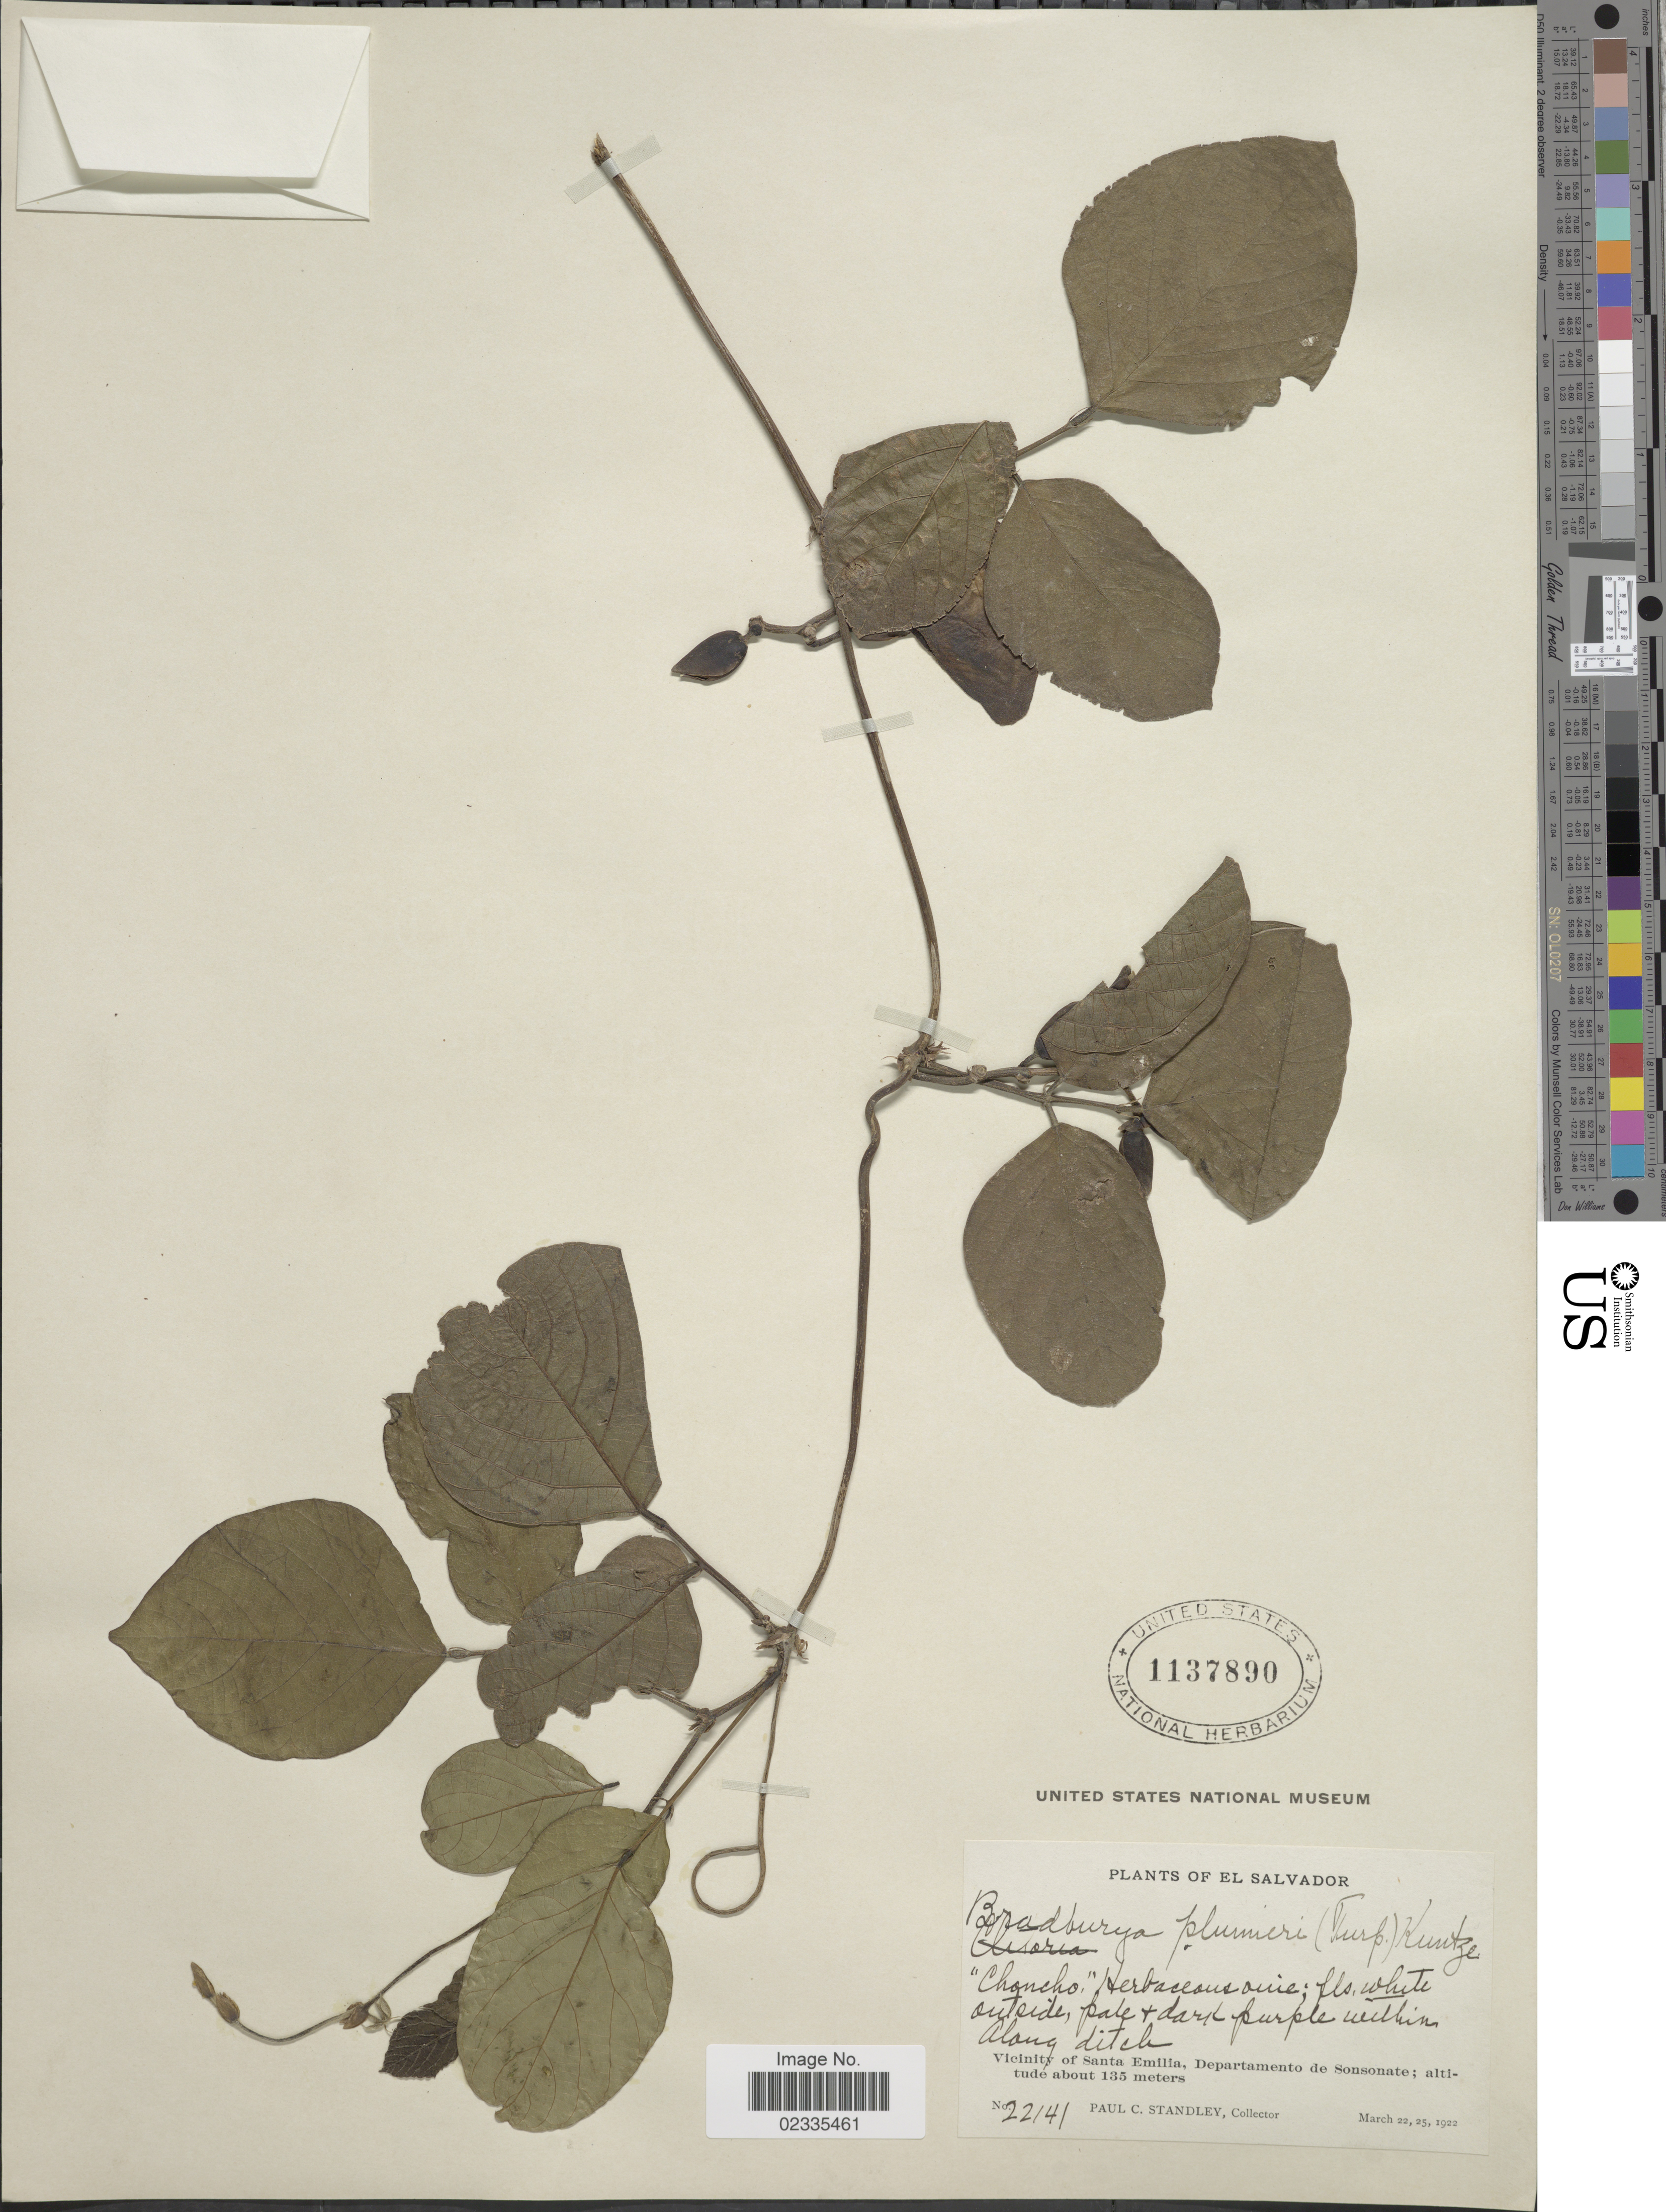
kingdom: Plantae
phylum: Tracheophyta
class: Magnoliopsida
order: Fabales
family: Fabaceae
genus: Centrosema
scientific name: Centrosema plumieri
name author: (Turpin ex Pers.) Benth.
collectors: P. C. Standley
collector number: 22141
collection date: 1922-03-22/1922-03-25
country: El Salvador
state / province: Sonsonate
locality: Vicinity of Santa Emilia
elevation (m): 135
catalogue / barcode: US 1137890